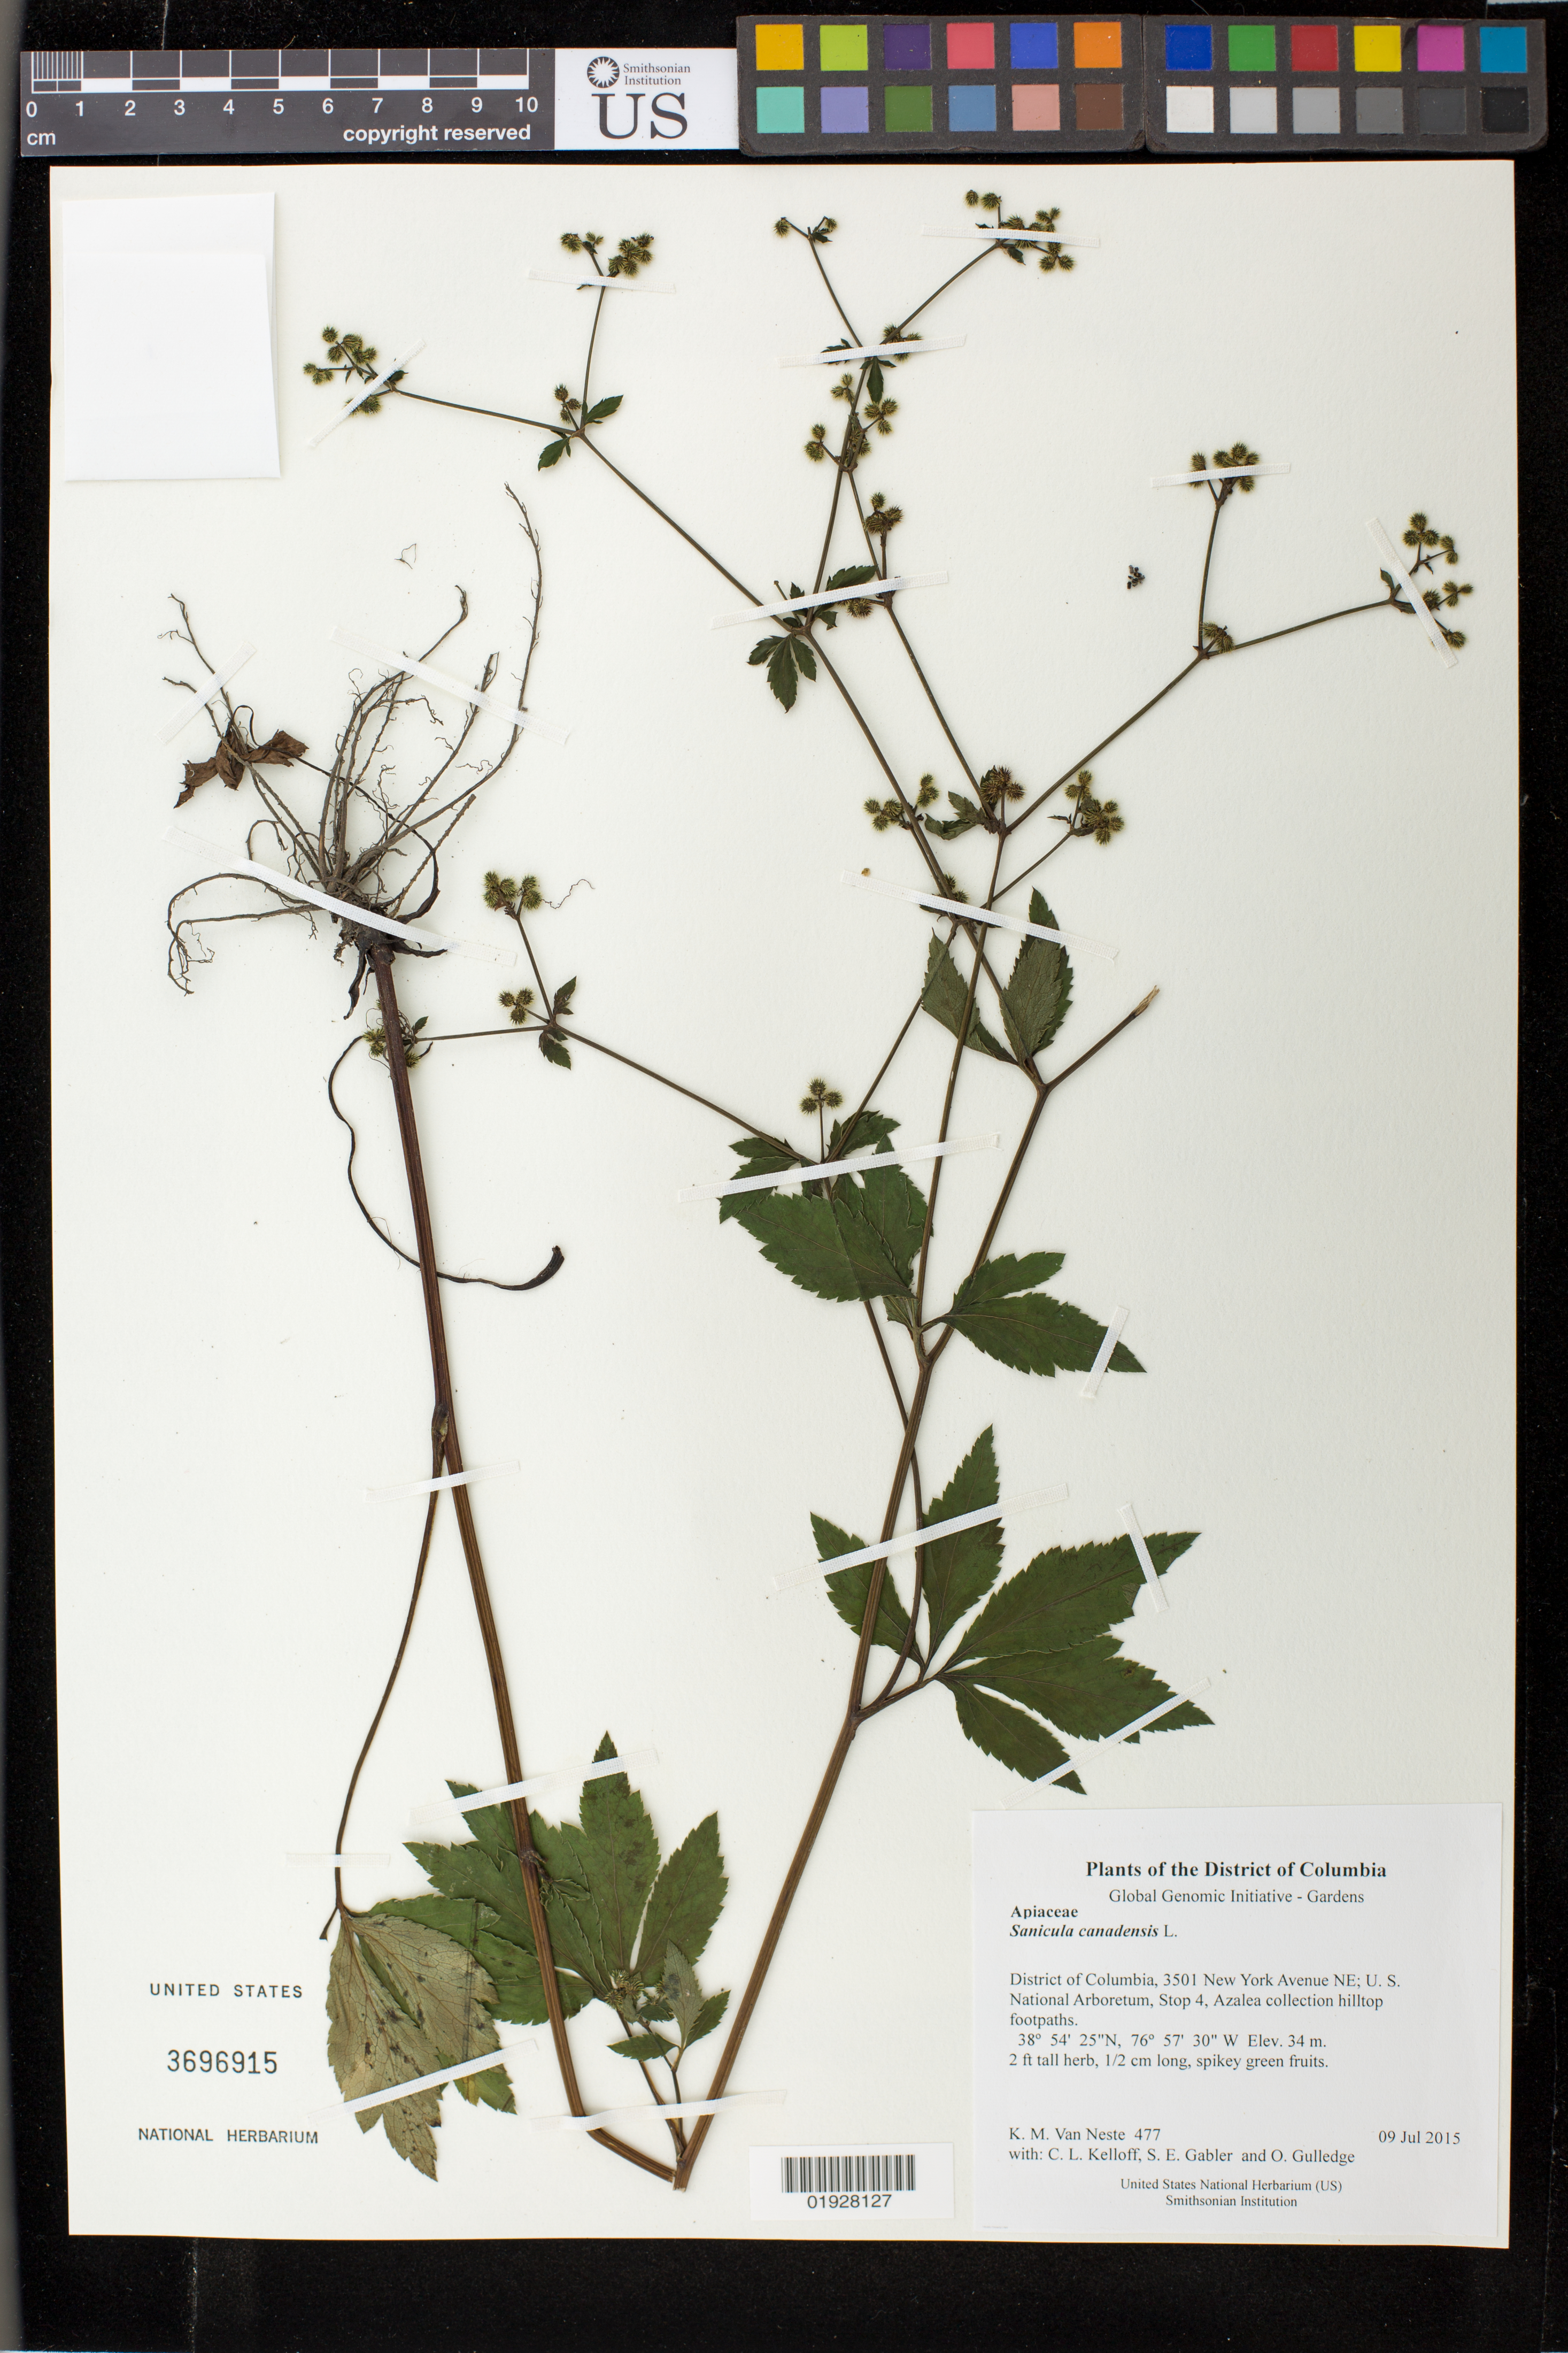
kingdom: Plantae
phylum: Tracheophyta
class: Magnoliopsida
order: Apiales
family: Apiaceae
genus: Sanicula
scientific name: Sanicula canadensis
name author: L.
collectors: K. M. Van Neste, C. L. Kelloff, S. E. Gabler & O. Gulledge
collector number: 477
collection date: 2015-07-09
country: United States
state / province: District of Columbia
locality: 3501 New York Avenue NE; U. S. National Arboretum, Stop 4, Azalea collection hilltop footpaths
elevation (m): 34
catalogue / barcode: US 3696915